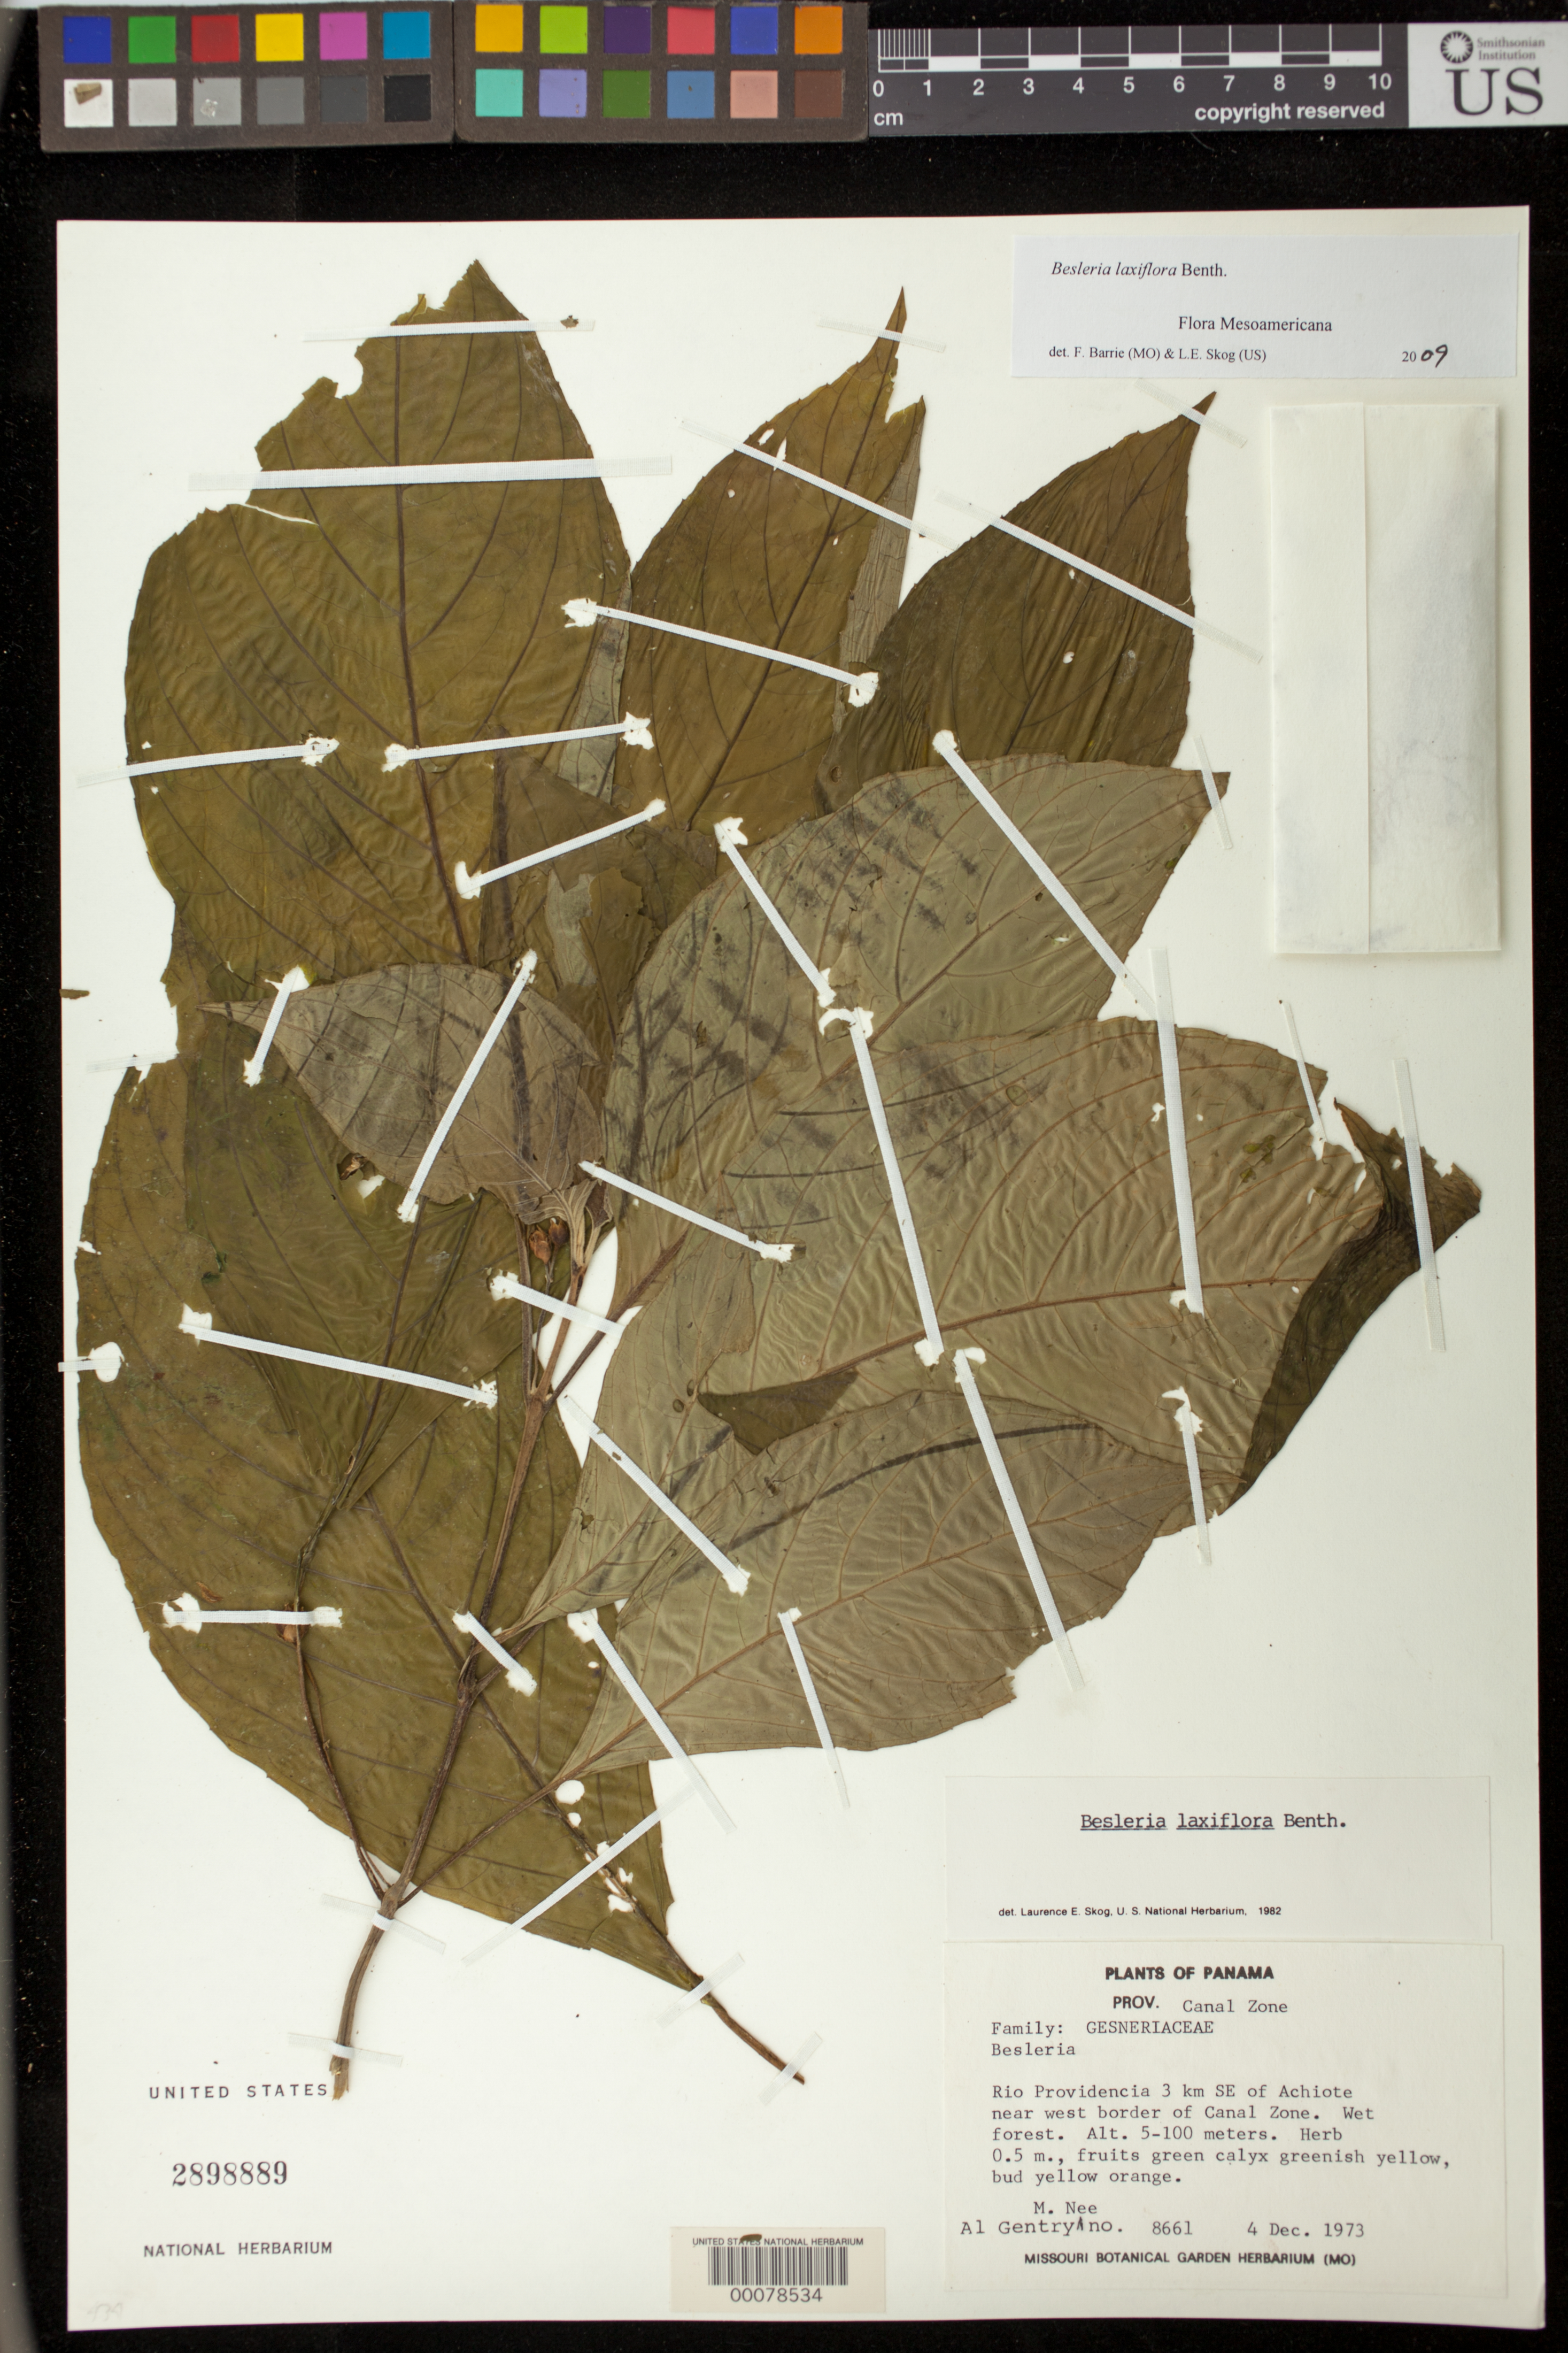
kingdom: Plantae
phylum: Tracheophyta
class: Magnoliopsida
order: Lamiales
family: Gesneriaceae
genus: Besleria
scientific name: Besleria laxiflora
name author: Benth.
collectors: M. Nee & A. H. Gentry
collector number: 8661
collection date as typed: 04 Dec 1973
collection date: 1973-12-04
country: Panama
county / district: Canal Zone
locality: Rio Providencia 3 km SE of Achiote near west border of Canal Zone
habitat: Wet forest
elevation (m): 5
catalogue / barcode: US 2898889